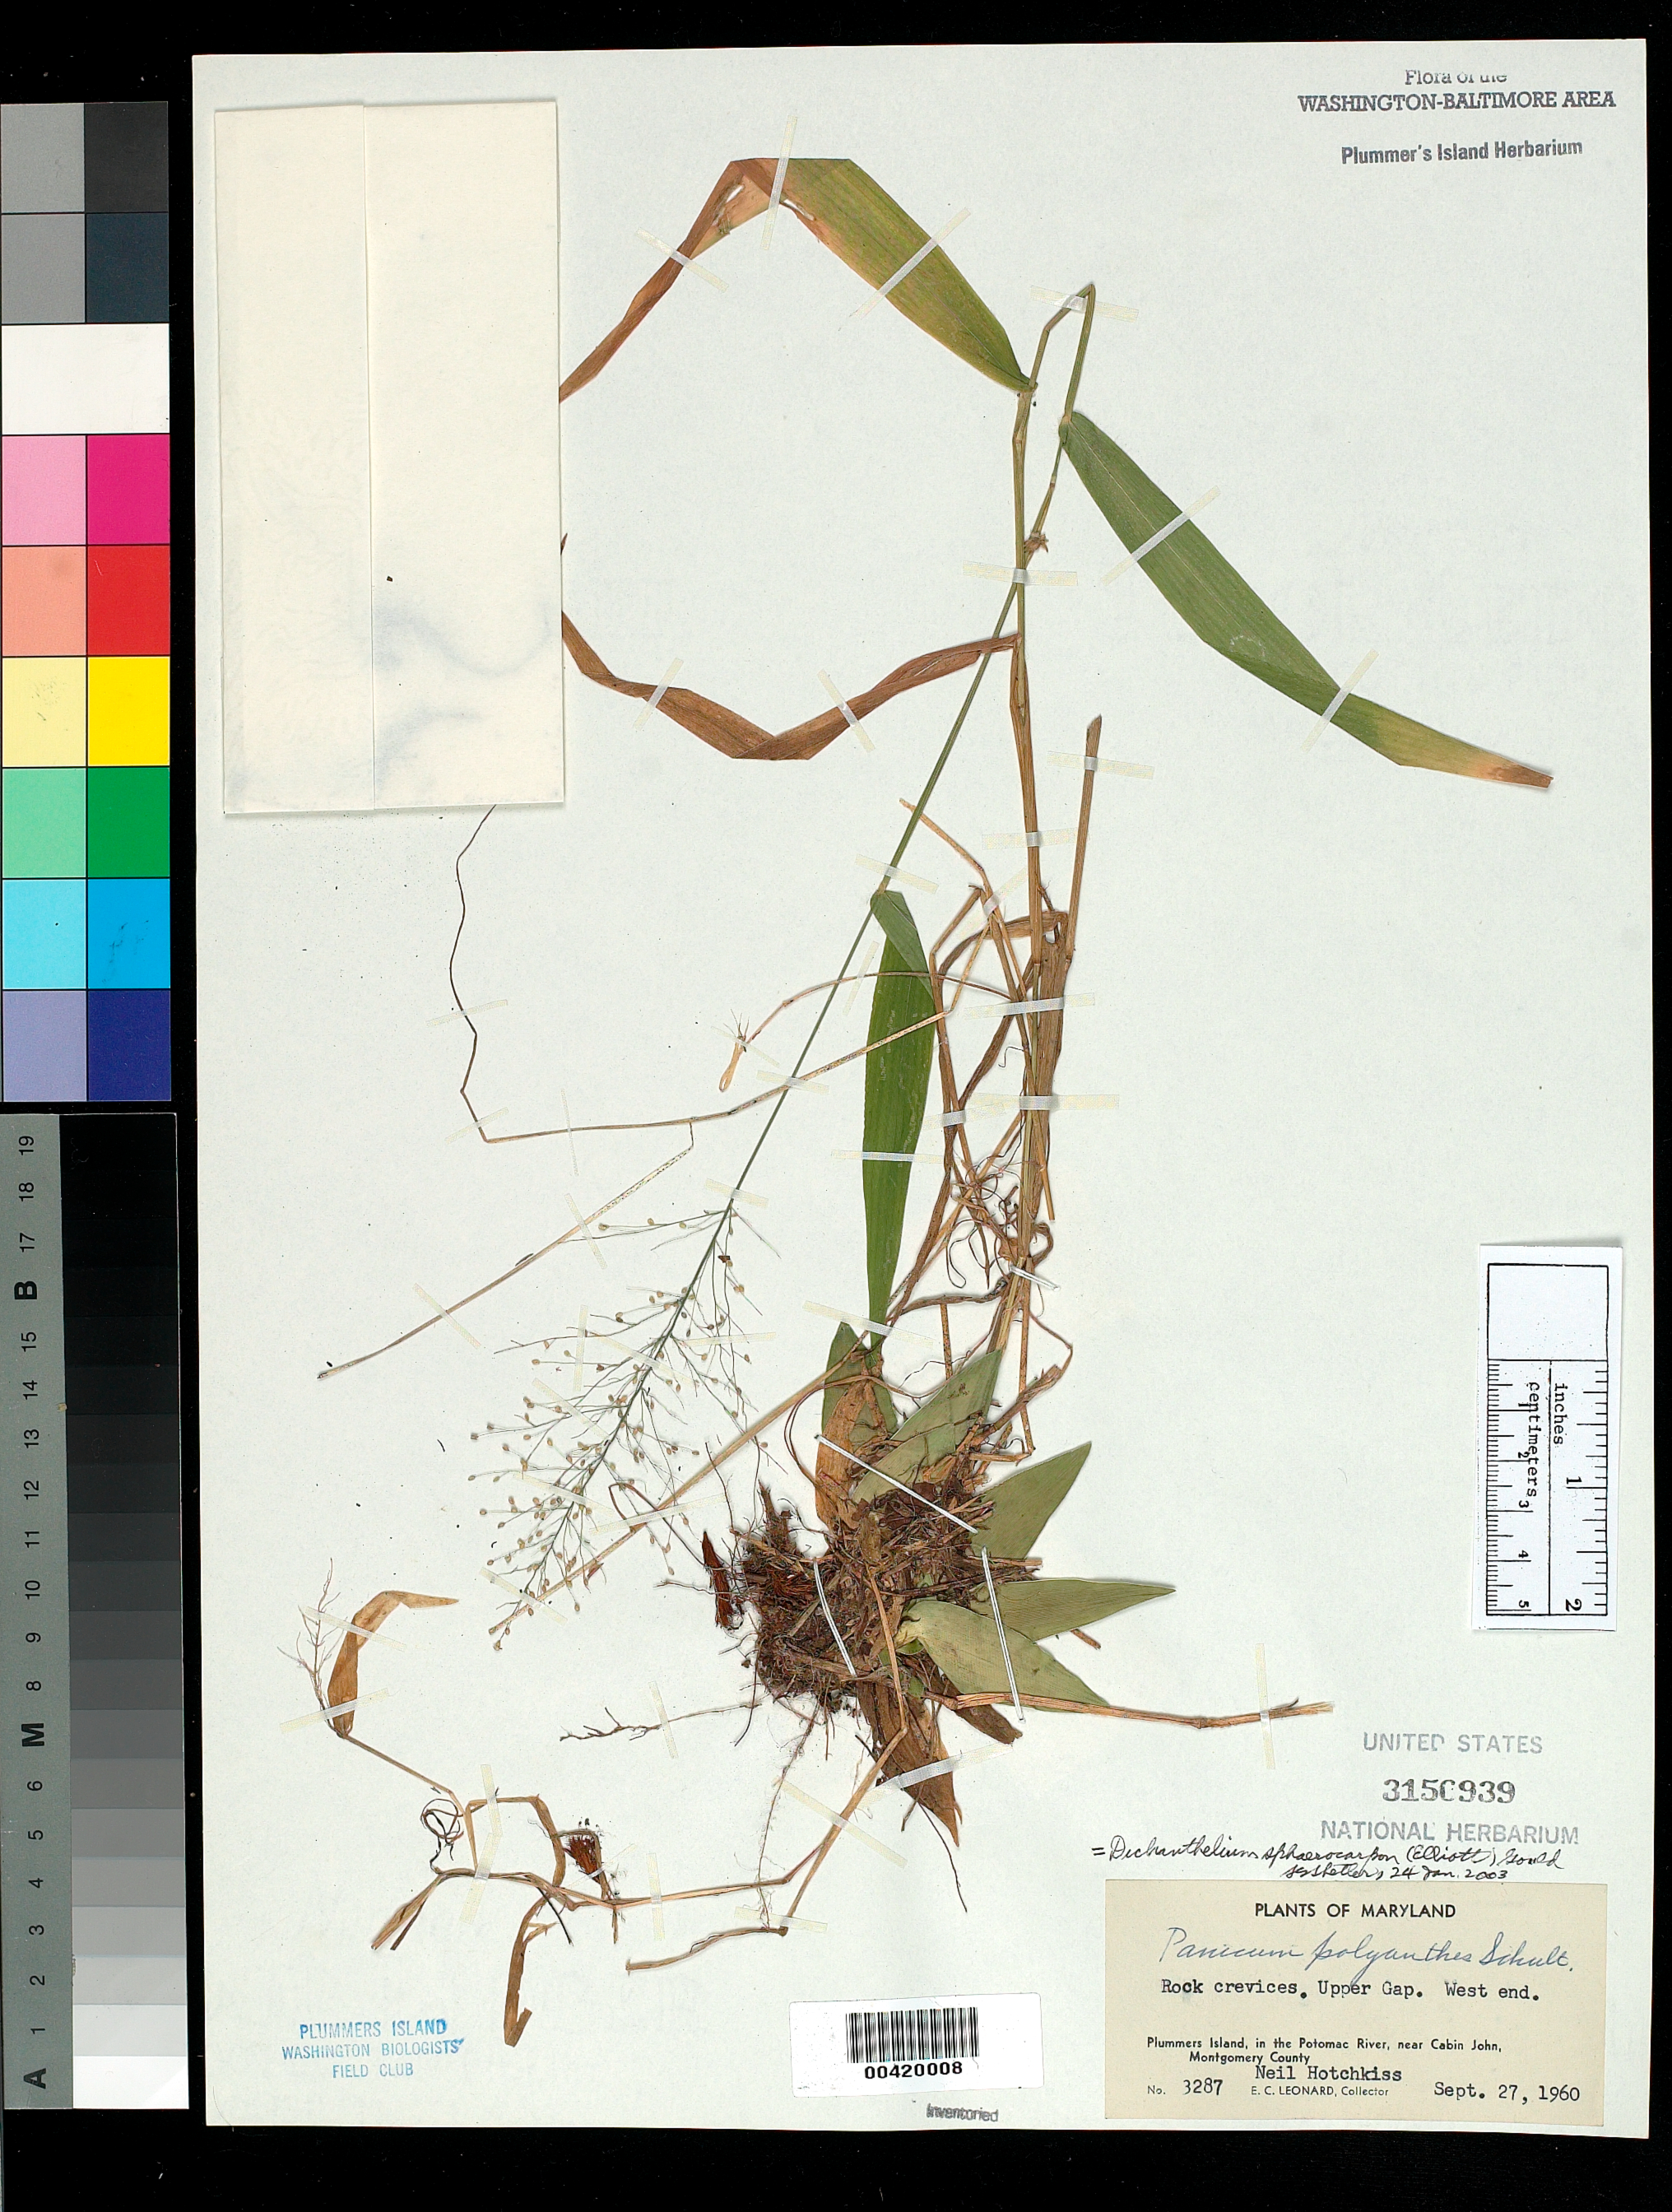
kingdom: Plantae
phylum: Tracheophyta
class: Liliopsida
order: Poales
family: Poaceae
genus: Dichanthelium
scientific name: Dichanthelium sphaerocarpon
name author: (Elliott) Gould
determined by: Shetler, Stanwyn G., (US), NMNH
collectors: E. C. Leonard & N. Hotchkiss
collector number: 3287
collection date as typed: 27 Sep 1960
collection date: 1960-09-27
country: United States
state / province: Maryland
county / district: Montgomery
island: Plummers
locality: Plummer's Island; Upper Gap. west end C. & O. Canal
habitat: Rock crevices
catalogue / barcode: US 3150939